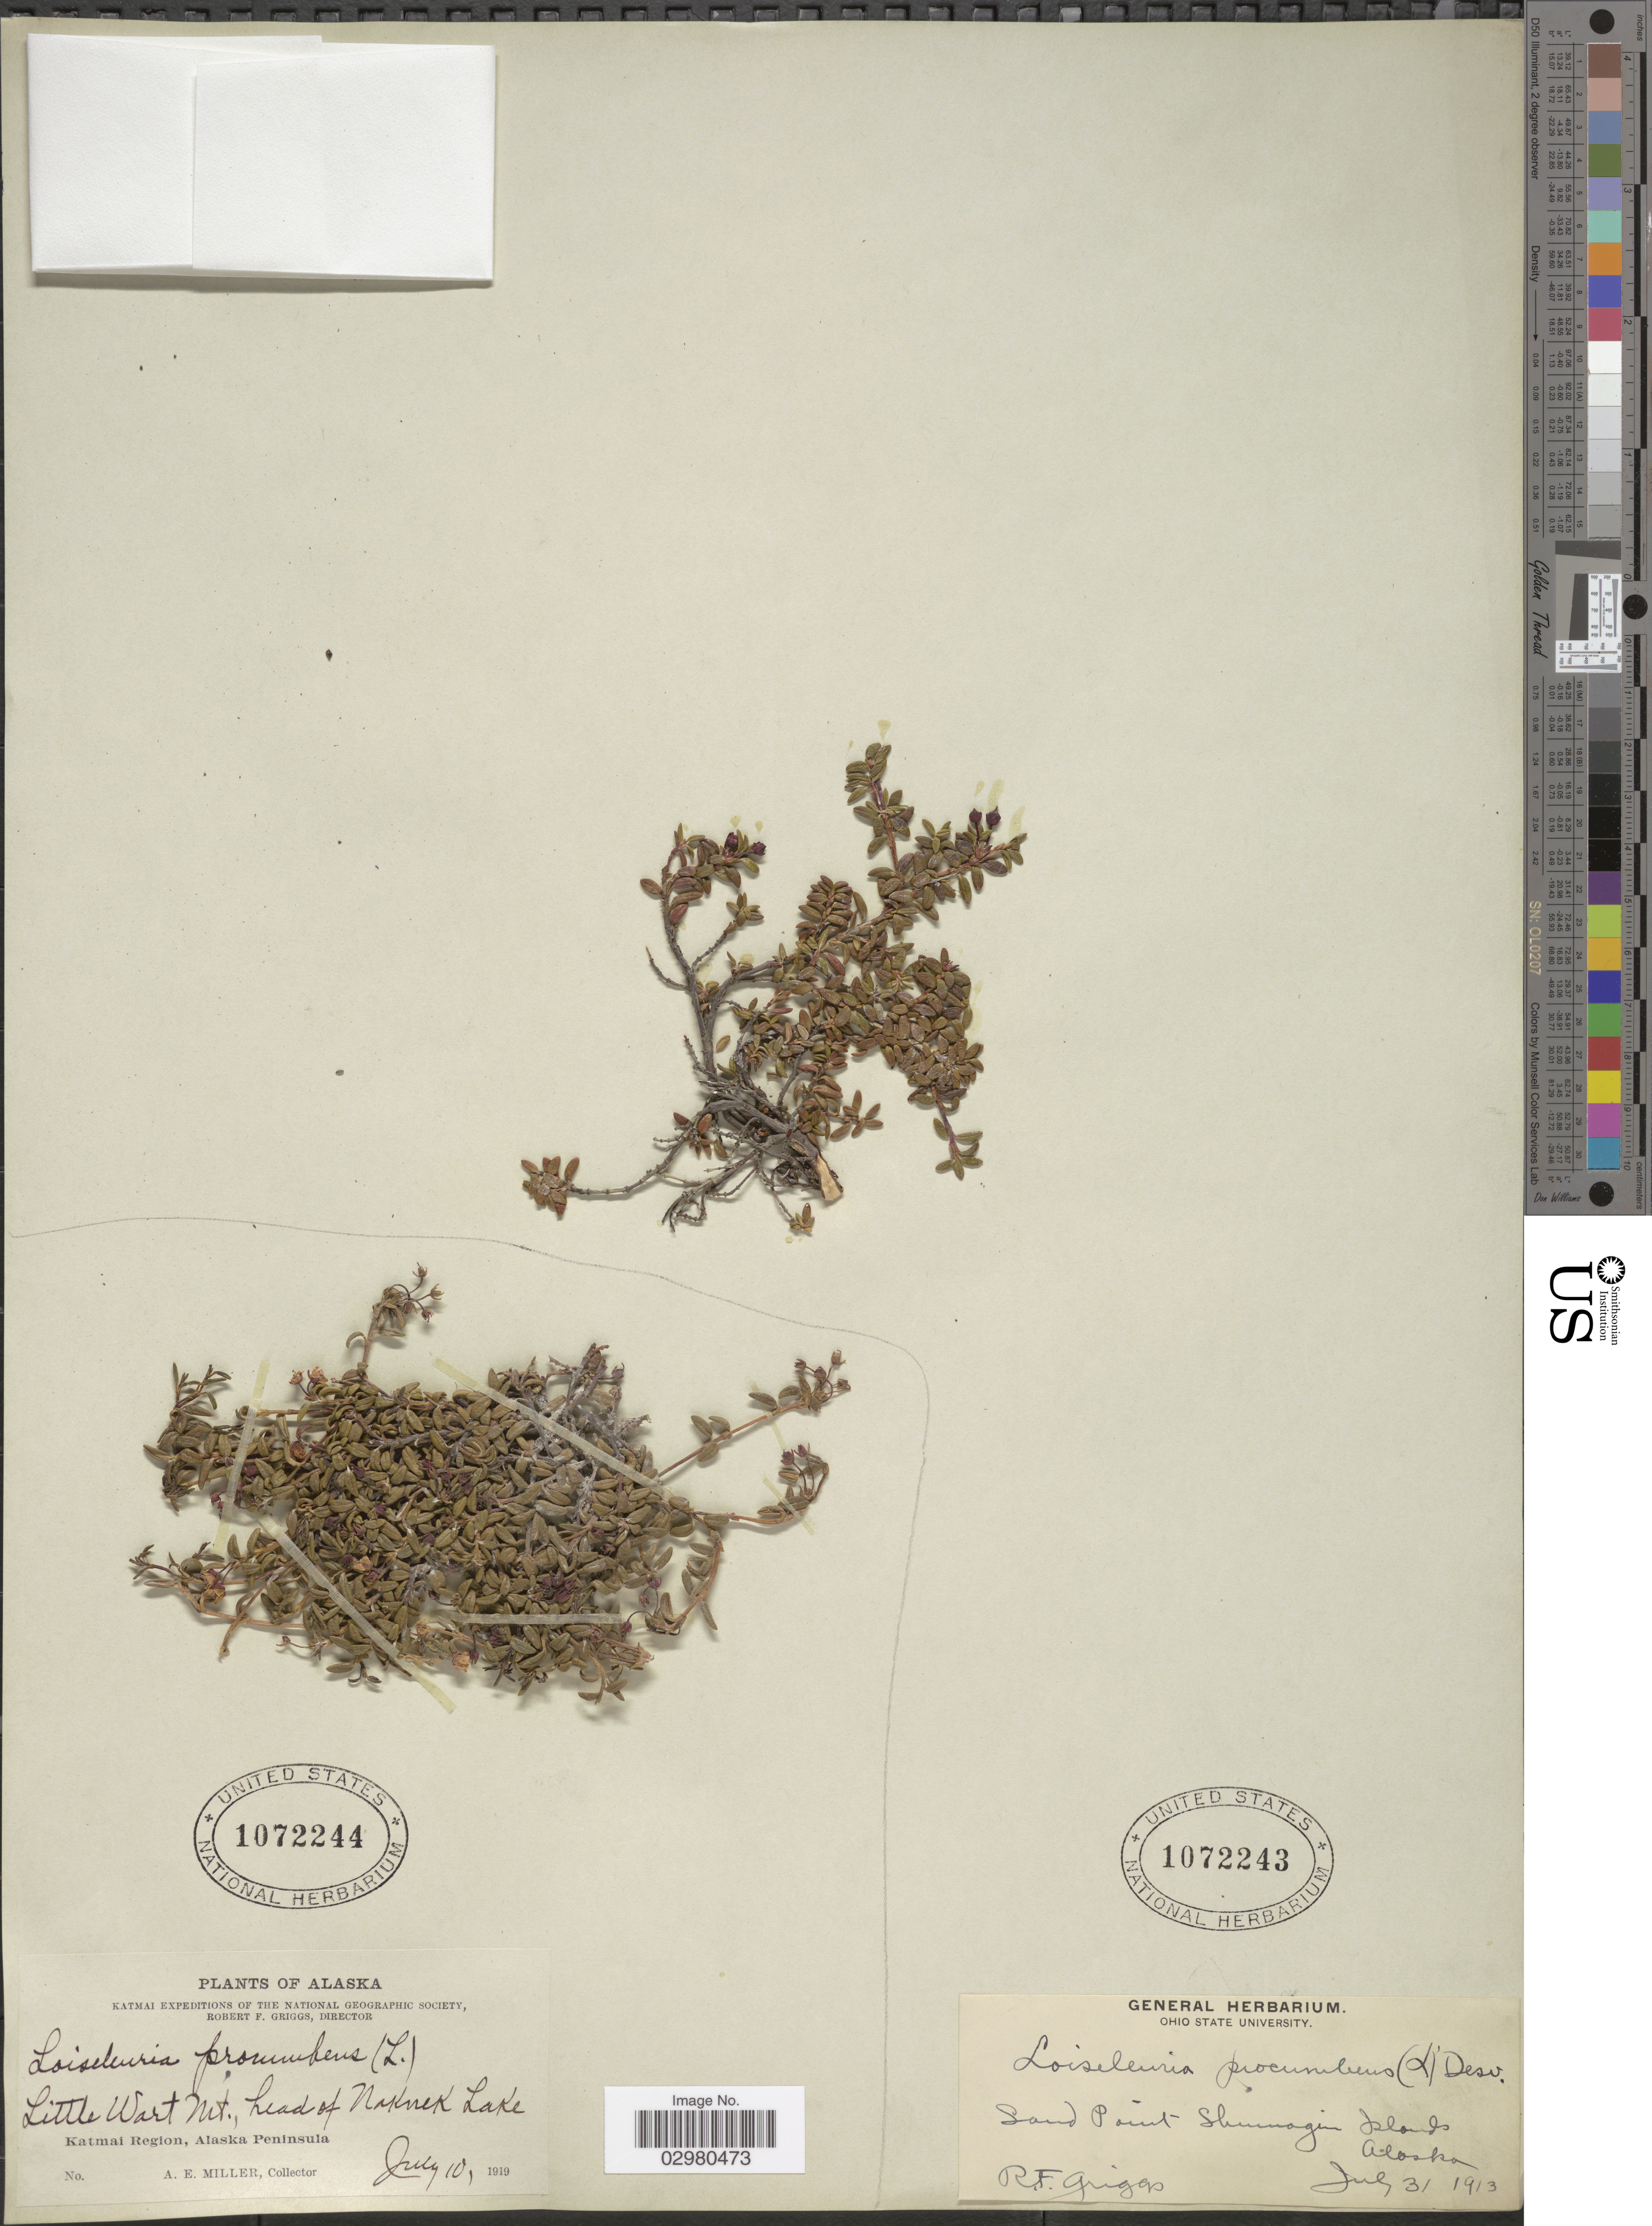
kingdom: Plantae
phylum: Tracheophyta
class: Magnoliopsida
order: Ericales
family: Ericaceae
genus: Loiseleuria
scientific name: Loiseleuria procumbens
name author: (L.) Desv.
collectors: R. F. Griggs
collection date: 1913-07-31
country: United States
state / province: Alaska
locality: Sand Point Shumagin Islands.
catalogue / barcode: US 1072243